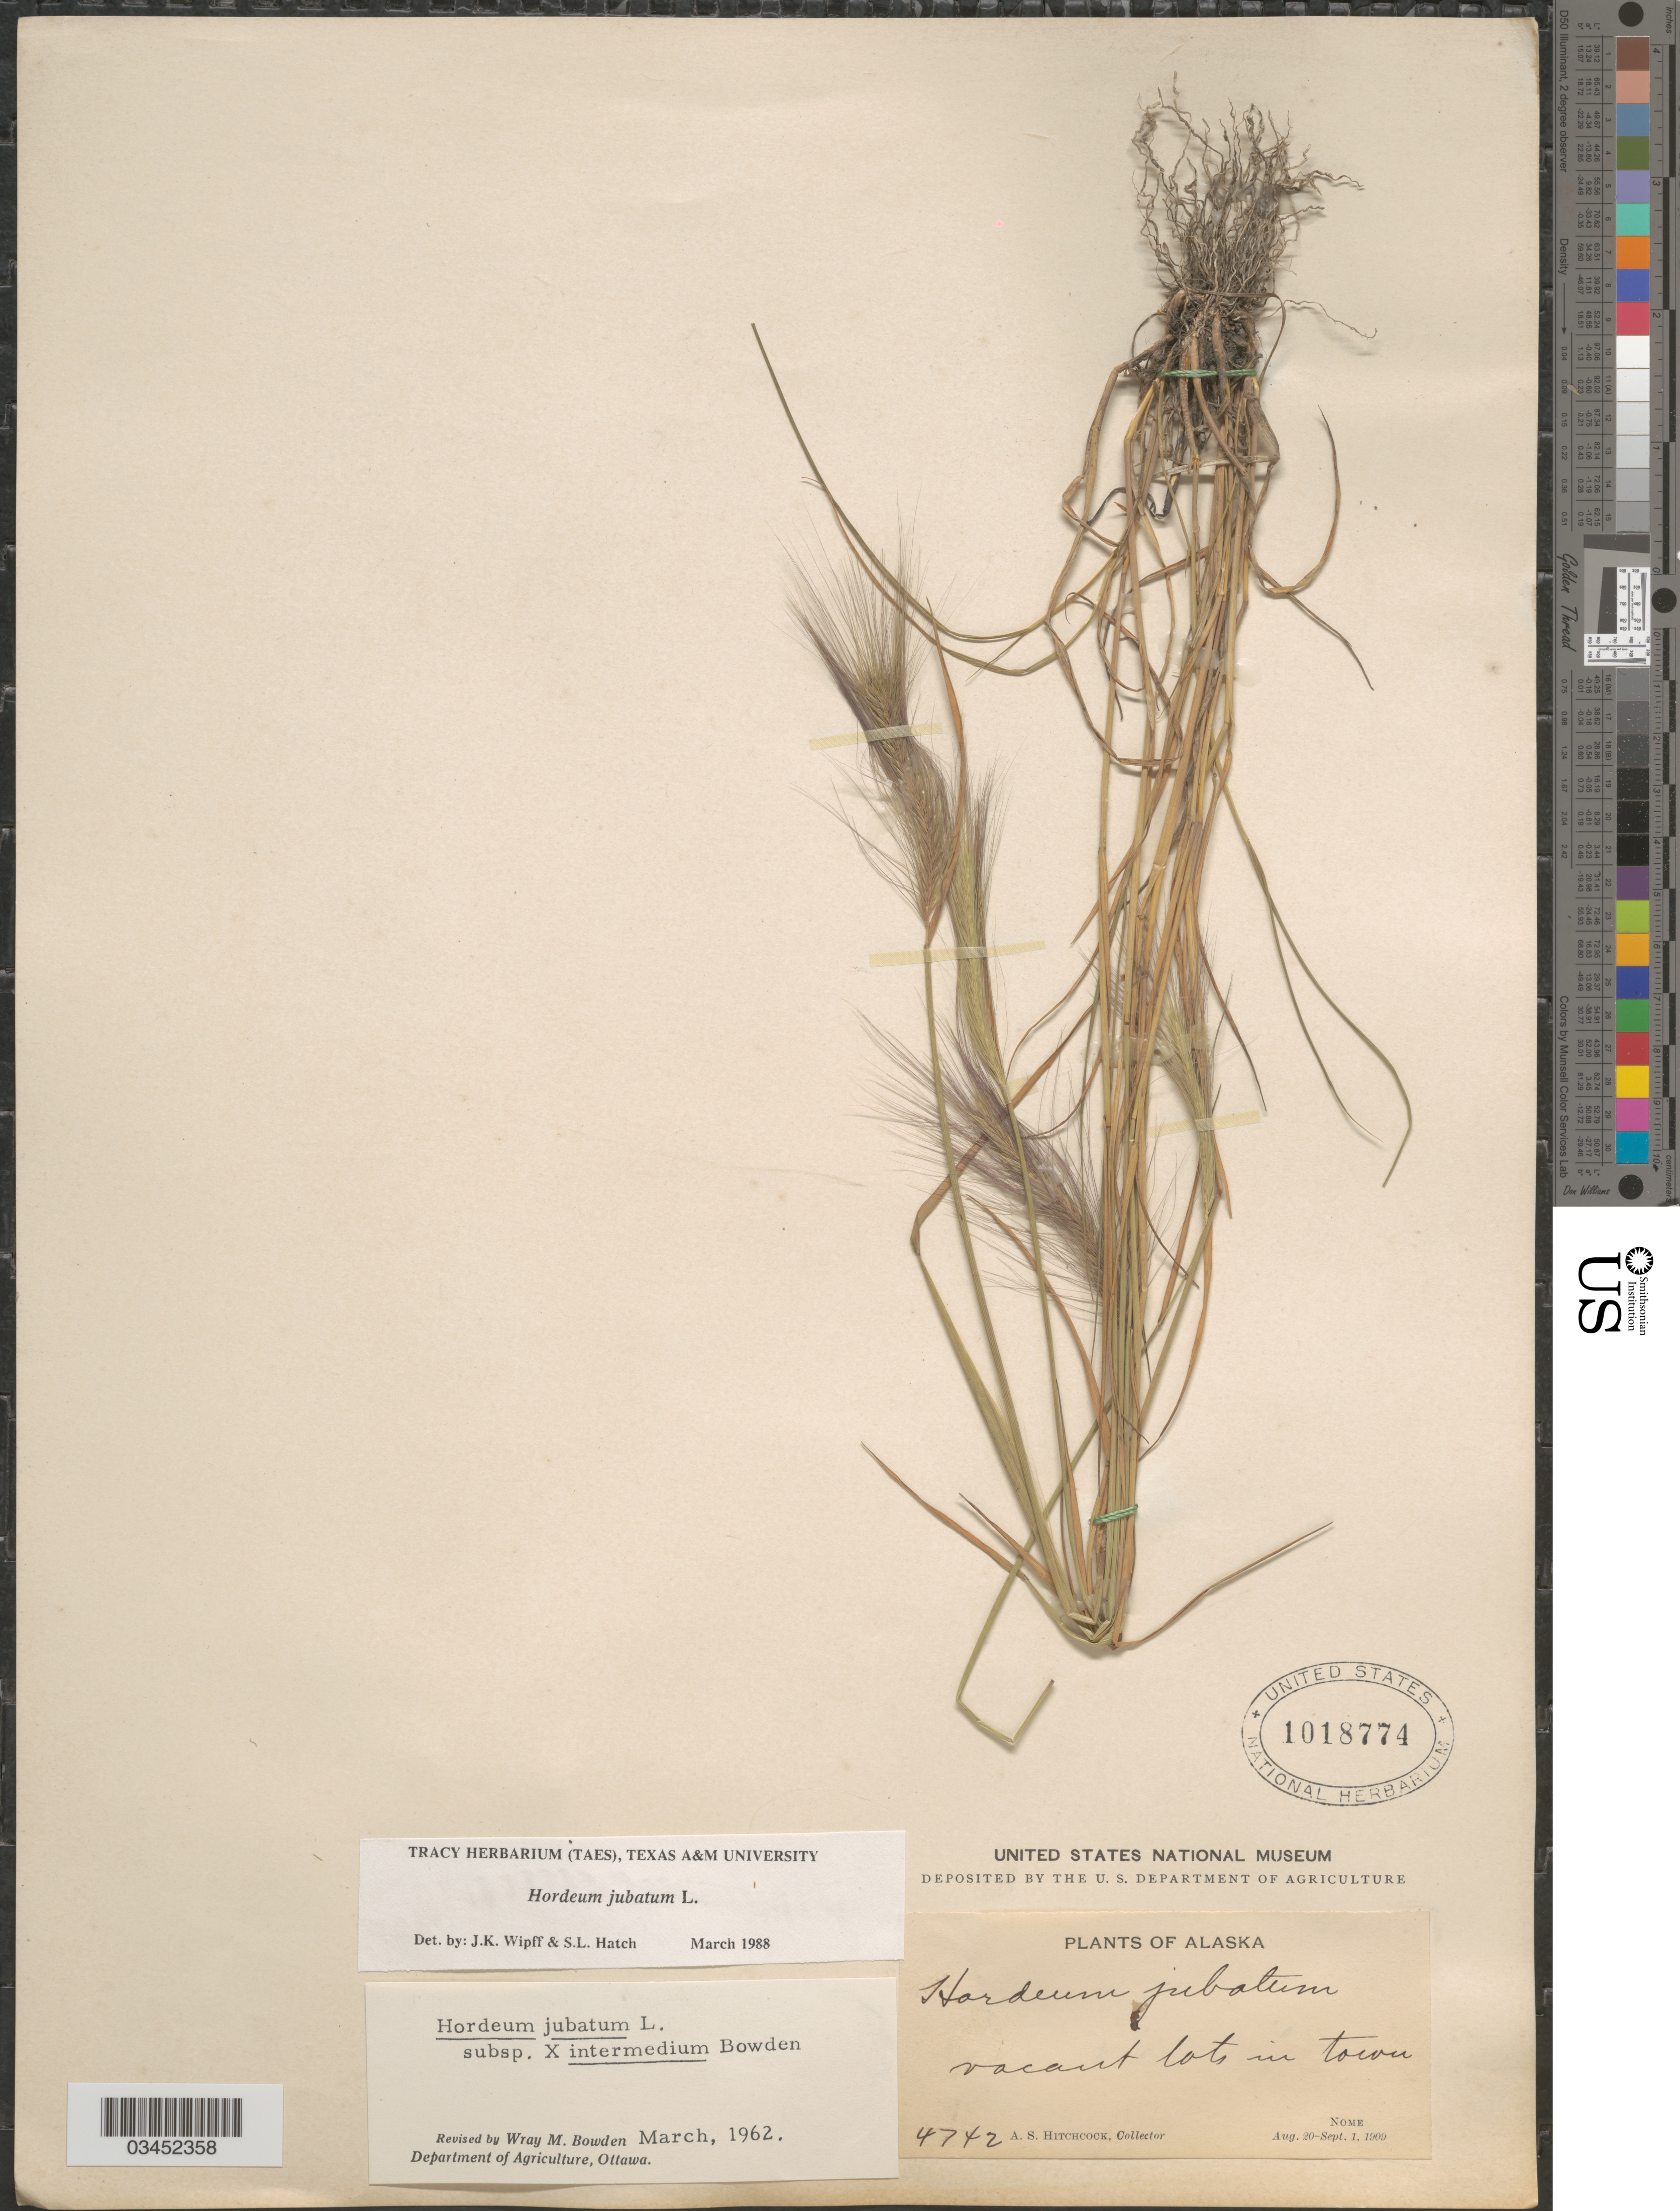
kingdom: Plantae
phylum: Tracheophyta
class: Liliopsida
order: Poales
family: Poaceae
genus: Hordeum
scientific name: Hordeum jubatum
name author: L.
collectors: A. S. Hitchcock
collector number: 4742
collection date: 1909-08-20/1909-09-01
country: United States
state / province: Alaska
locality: Vacant lots in town. Nome.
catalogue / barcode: US 1018774